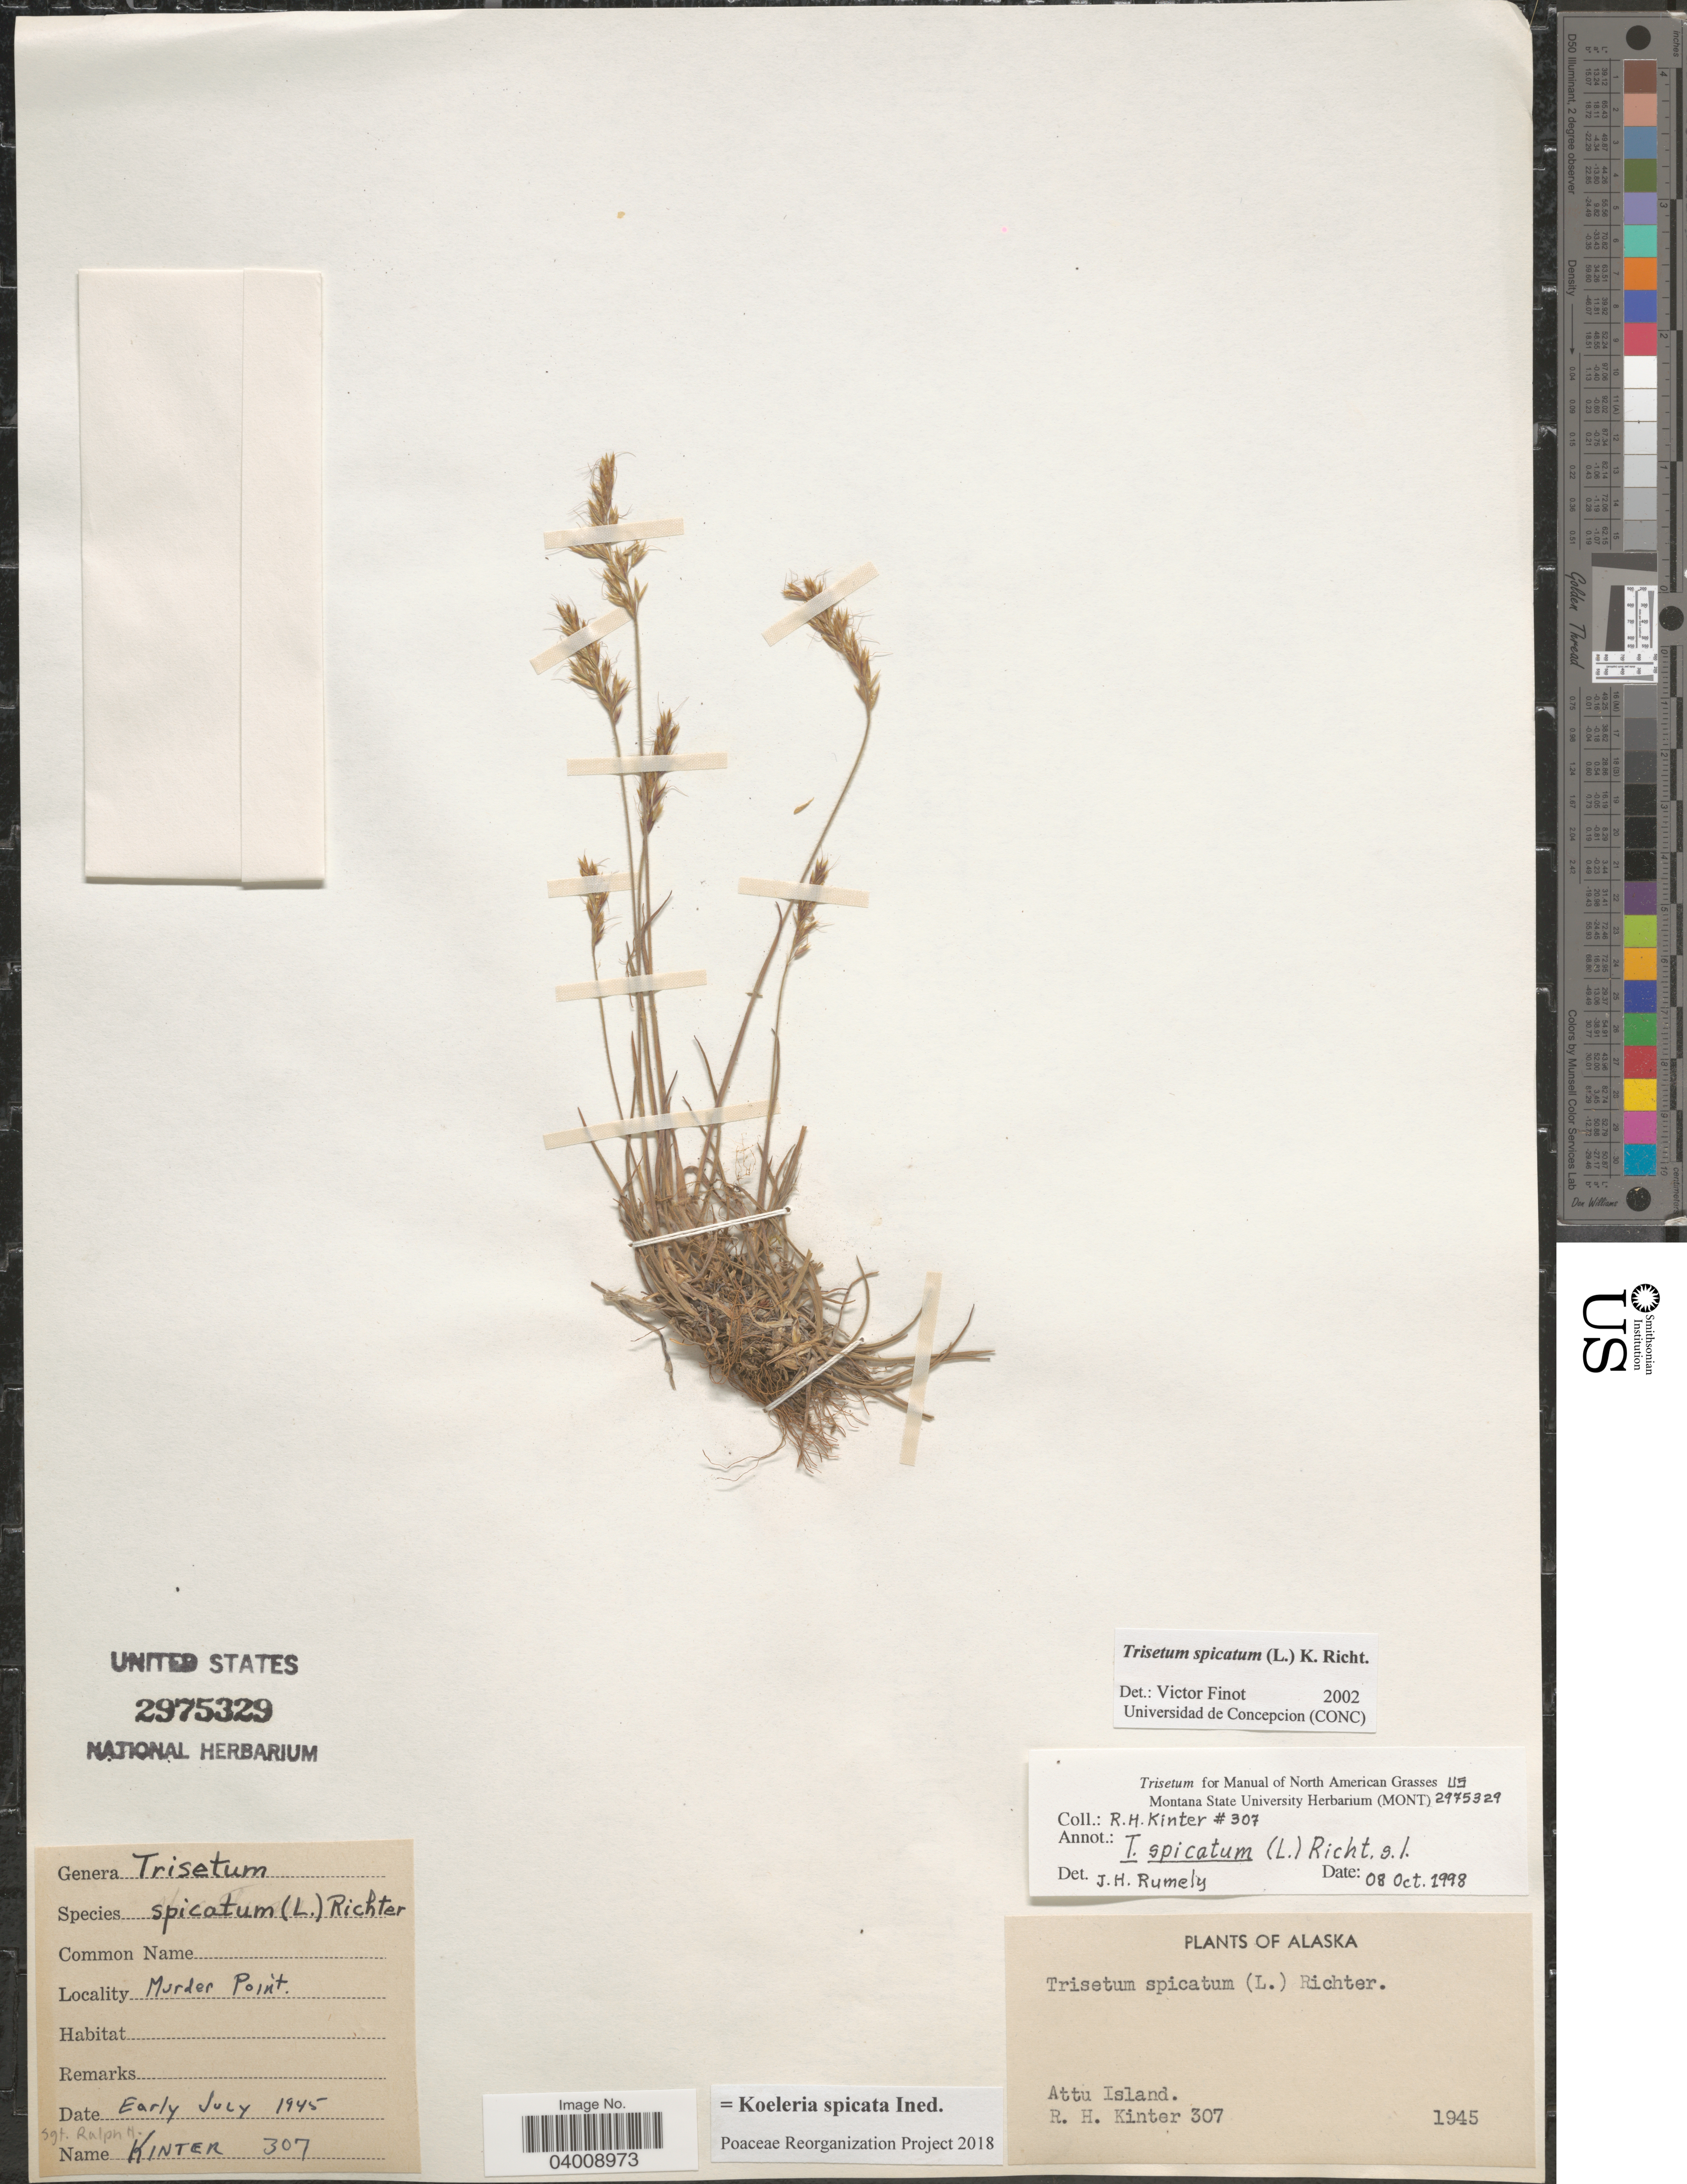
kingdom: Plantae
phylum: Tracheophyta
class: Liliopsida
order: Poales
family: Poaceae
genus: Koeleria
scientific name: Koeleria spicata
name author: (L.) Barberá et al.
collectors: R. Kinter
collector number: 307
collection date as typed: early July 1945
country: United States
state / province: Alaska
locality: Attu Island. Murder Point.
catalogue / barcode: US 2975329